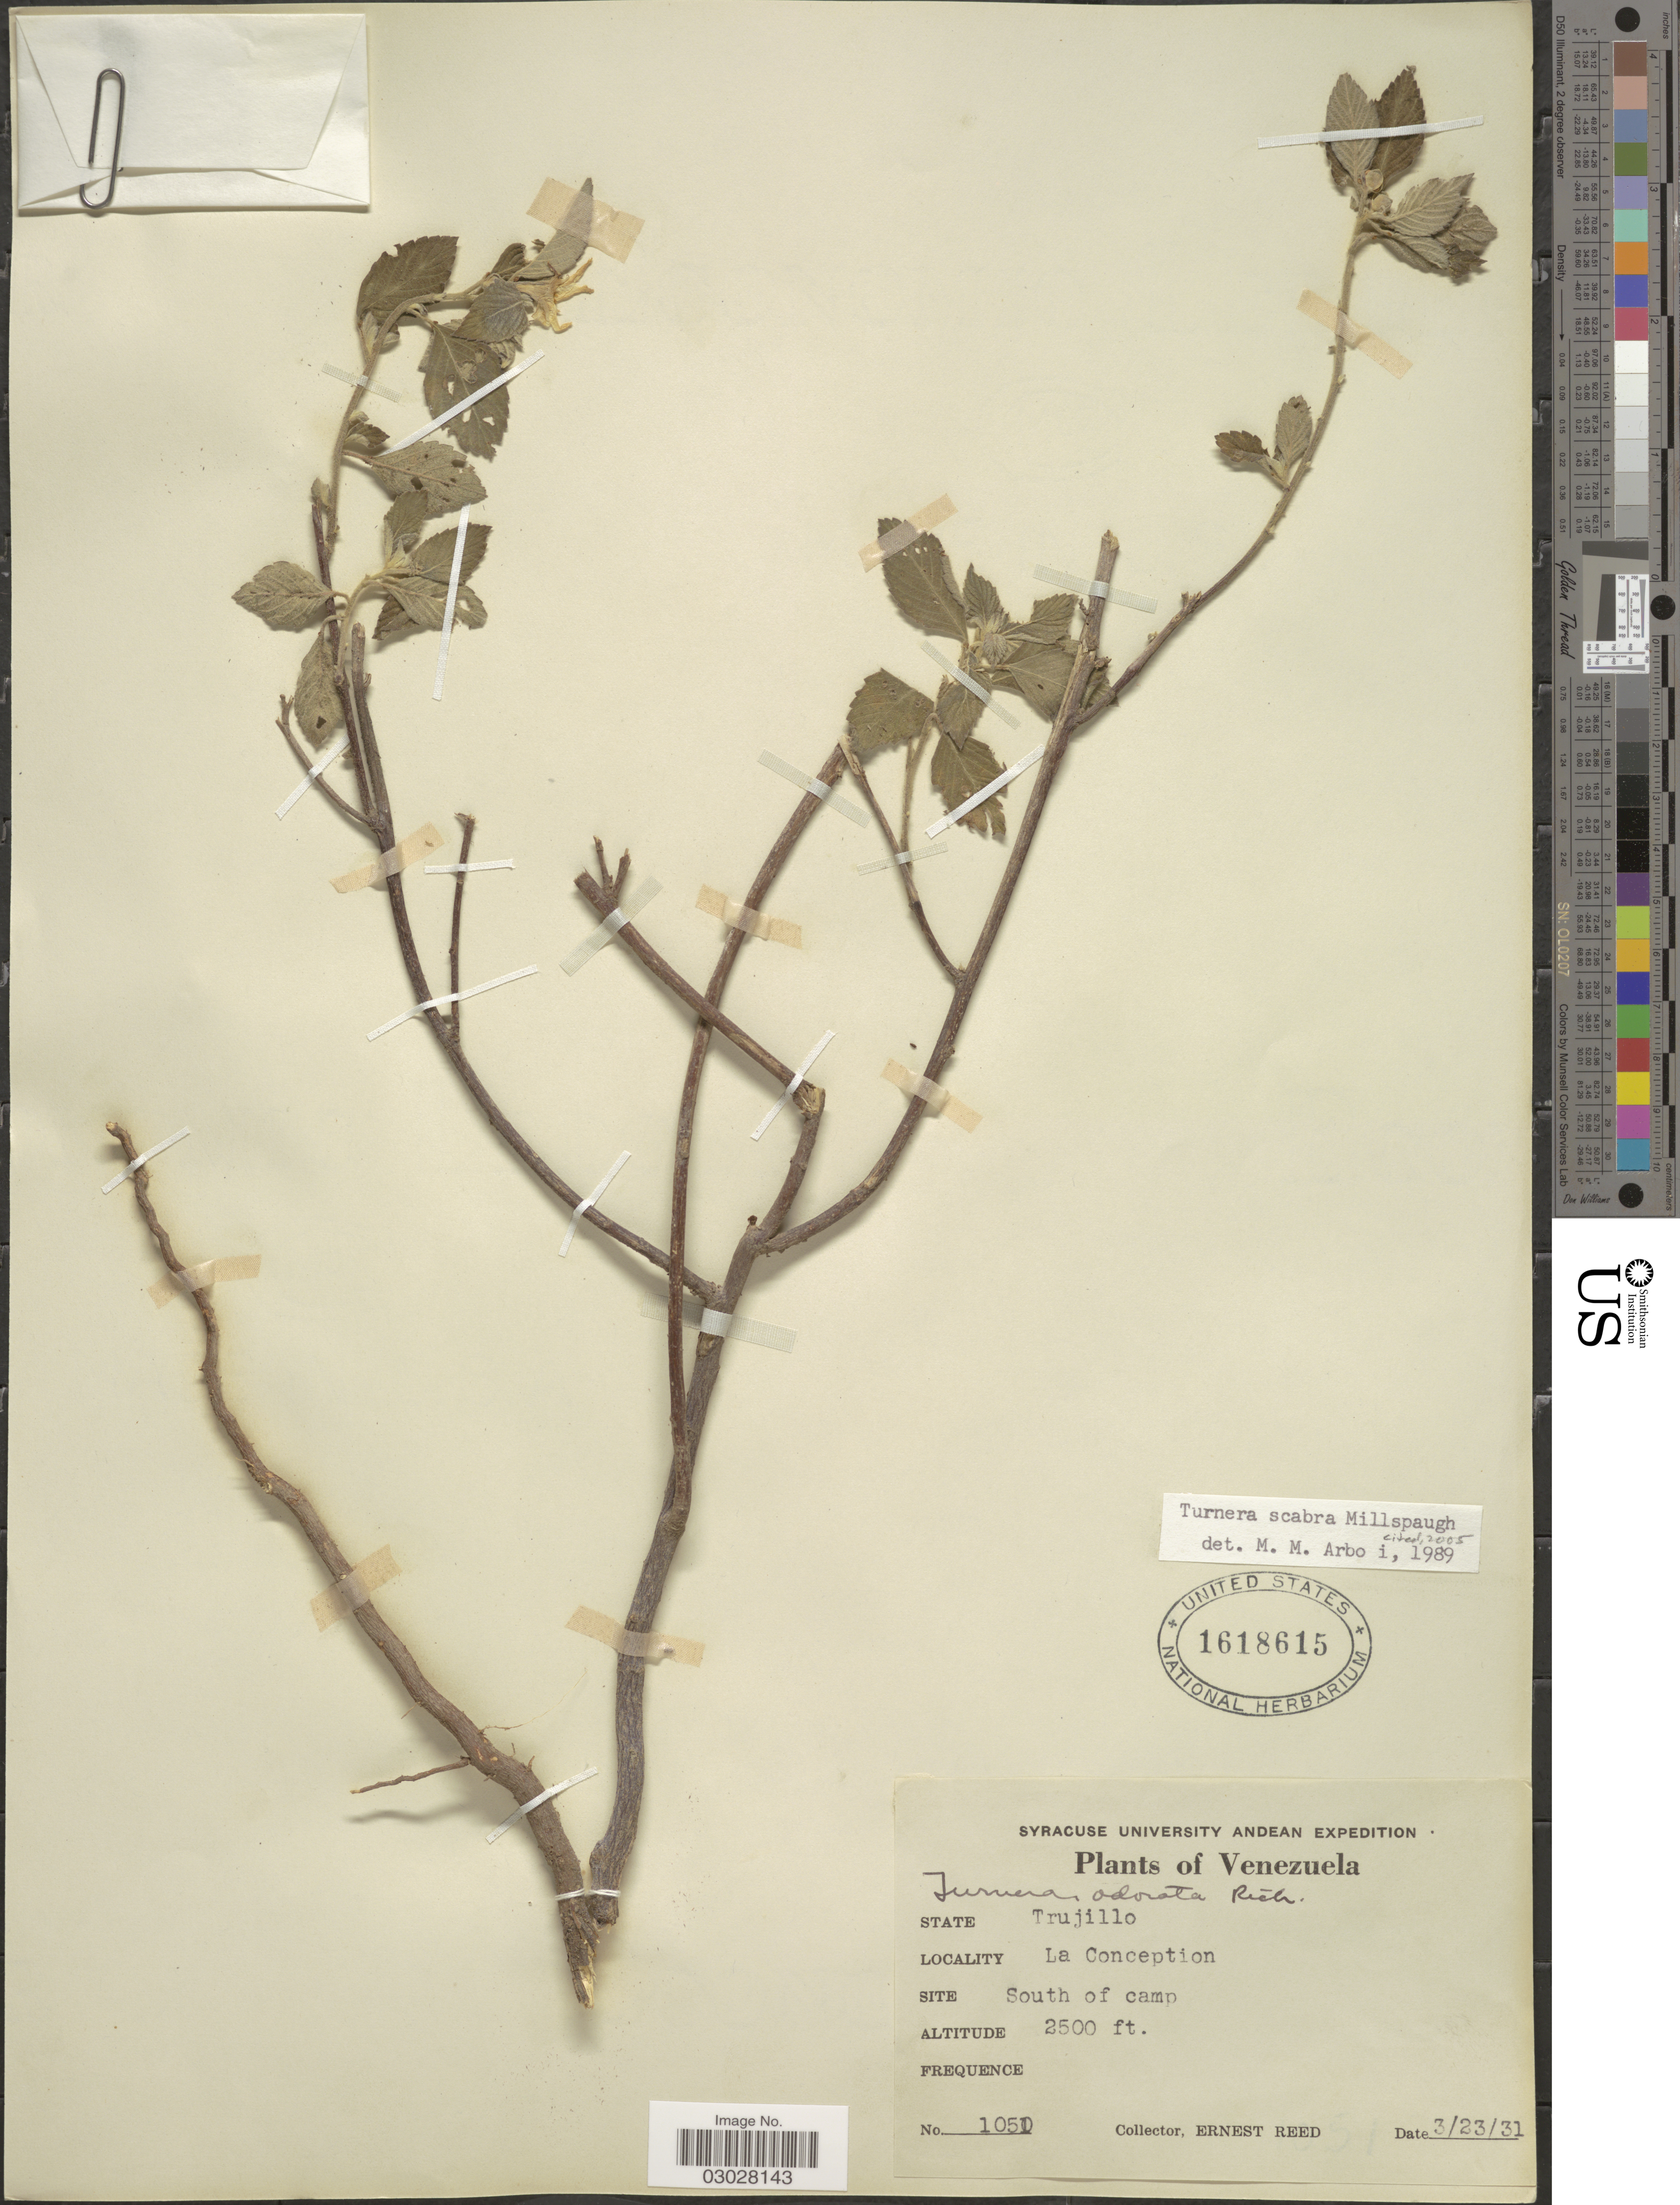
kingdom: Plantae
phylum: Tracheophyta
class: Magnoliopsida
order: Malpighiales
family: Turneraceae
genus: Turnera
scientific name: Turnera scabra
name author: Millsp.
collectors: E. Reed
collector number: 1050*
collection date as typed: Transcribed d/m/y: 23/3/31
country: Venezuela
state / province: Trujillo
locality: State Trujillo. La Conception. Site South of camp.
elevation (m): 762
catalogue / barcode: US 1618615